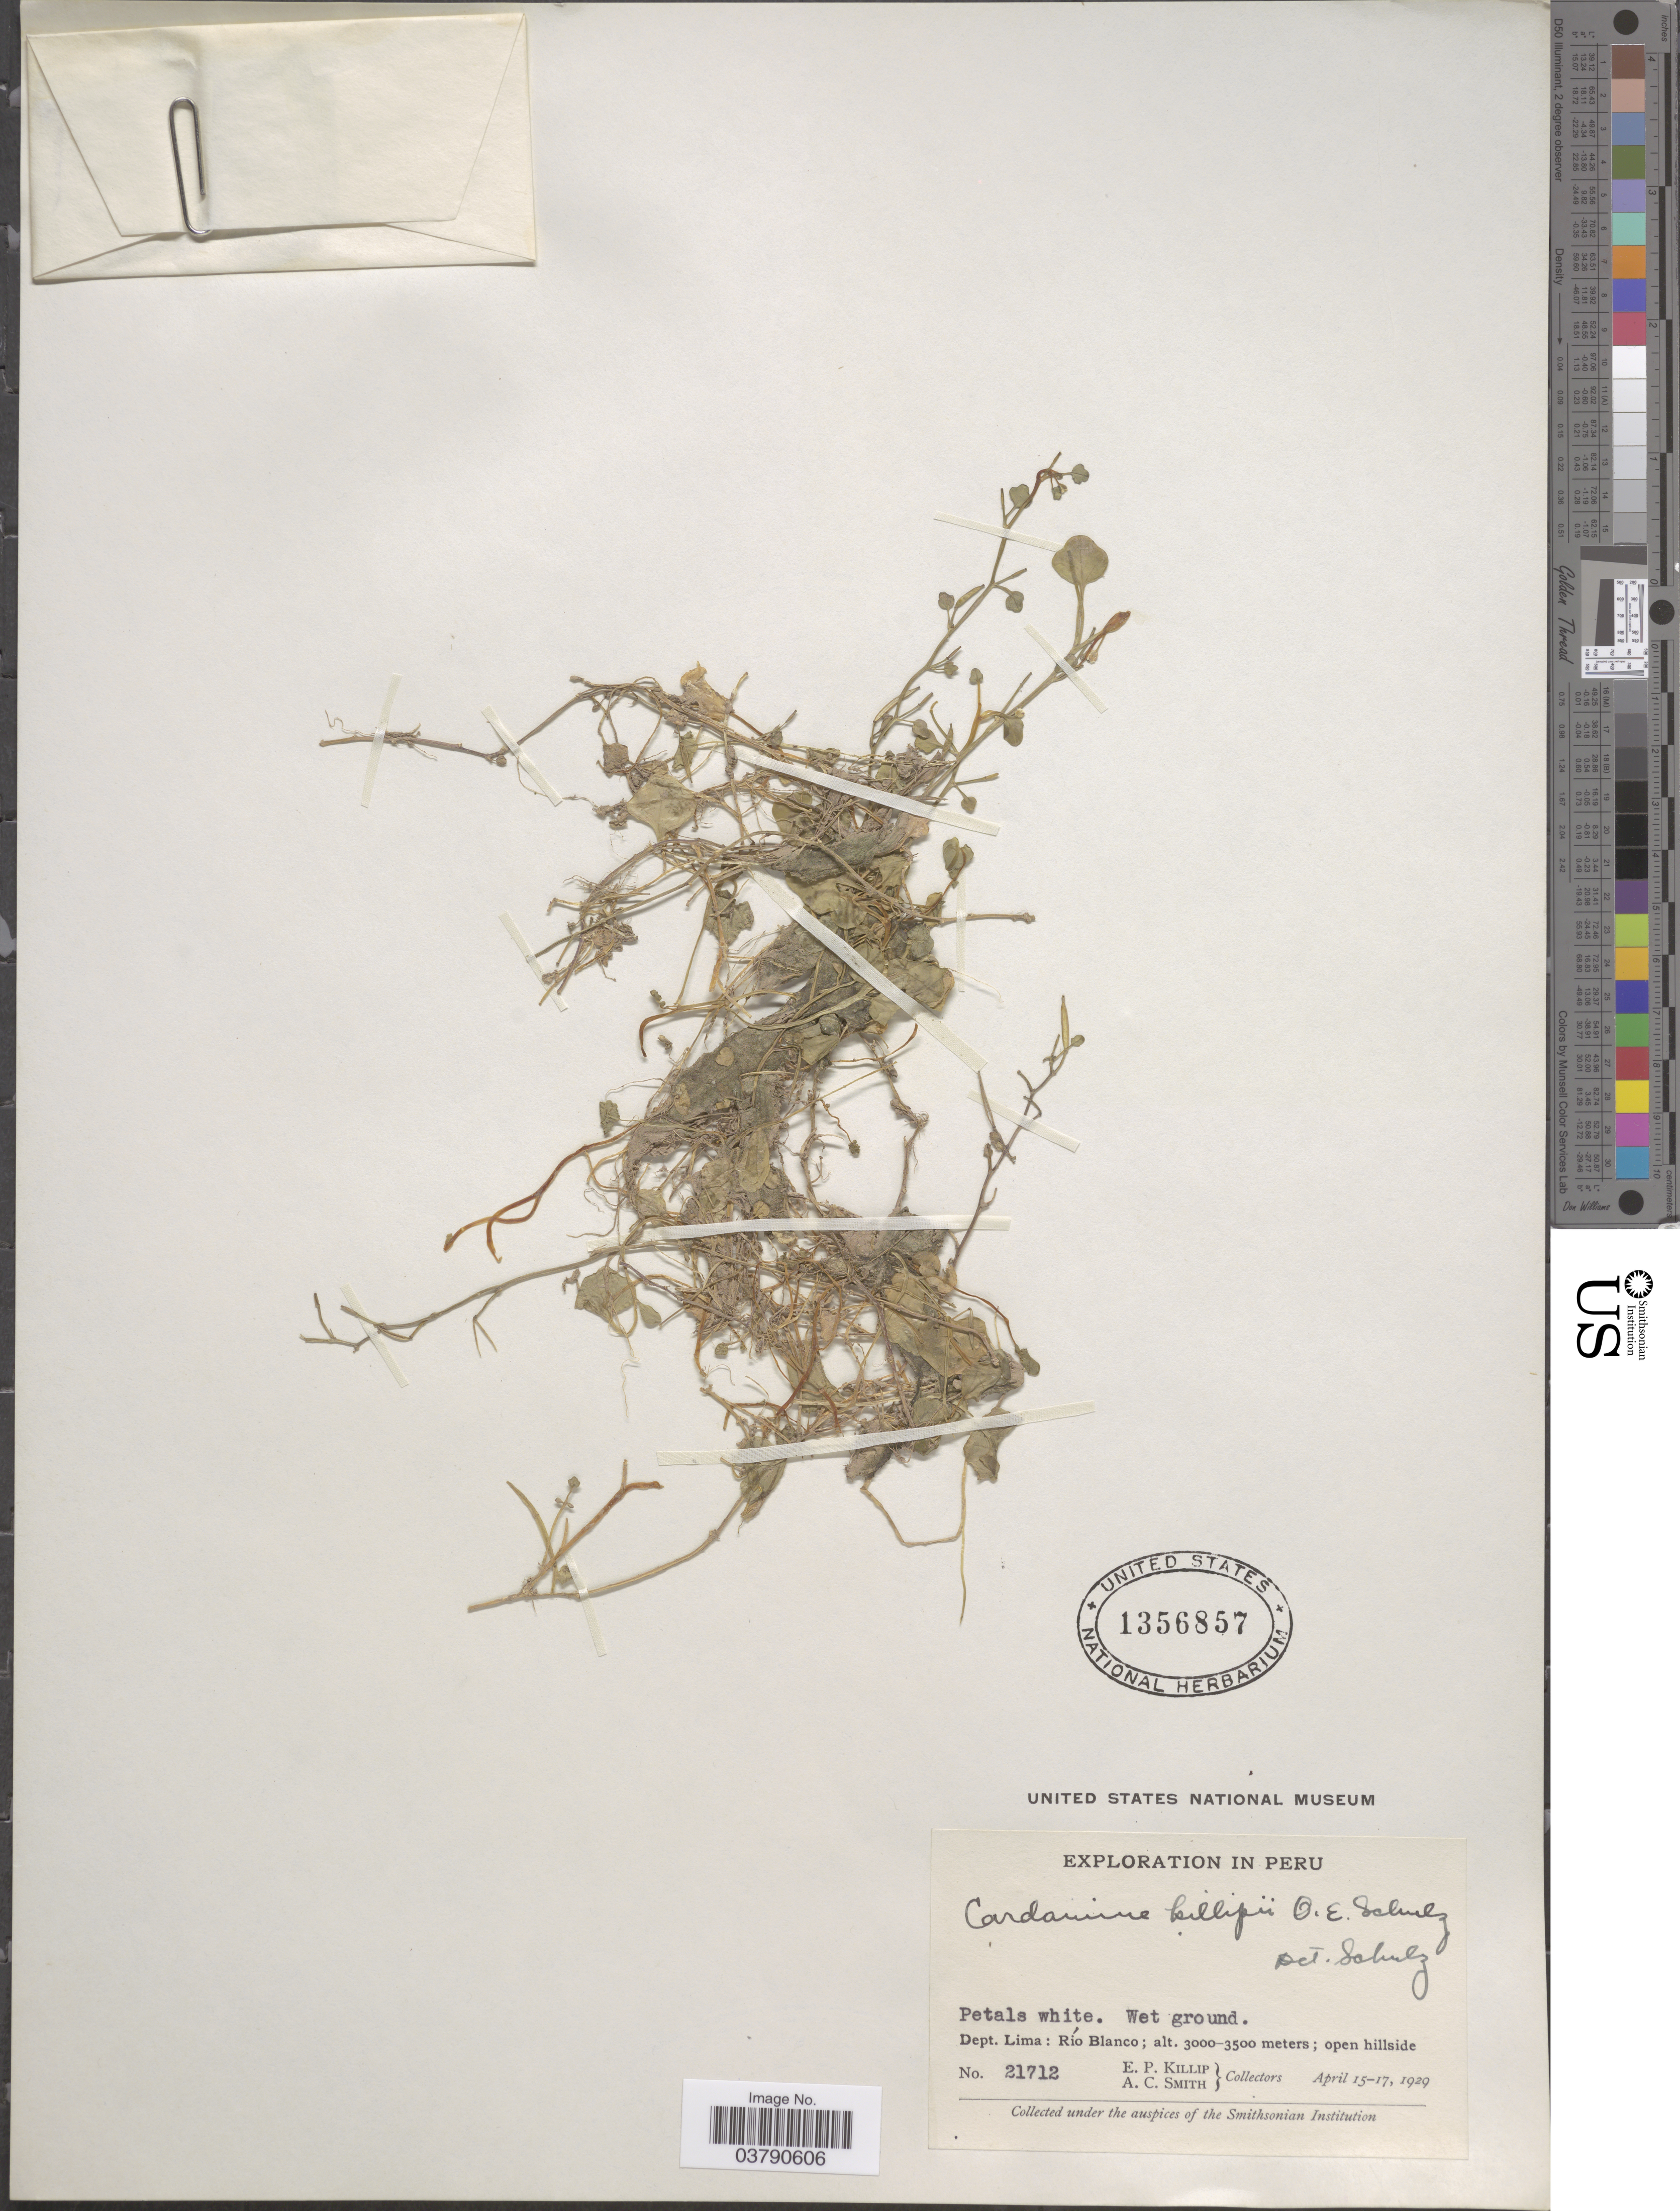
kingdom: Plantae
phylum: Tracheophyta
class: Magnoliopsida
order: Brassicales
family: Brassicaceae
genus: Cardamine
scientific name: Cardamine killipii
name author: O.E. Schulz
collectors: E. P. Killip & A. C. Smith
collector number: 21712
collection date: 1929-04-15/1929-04-17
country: Peru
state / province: Lima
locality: Dept. Lima: Río Blanco.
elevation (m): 3000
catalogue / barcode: US 1356857